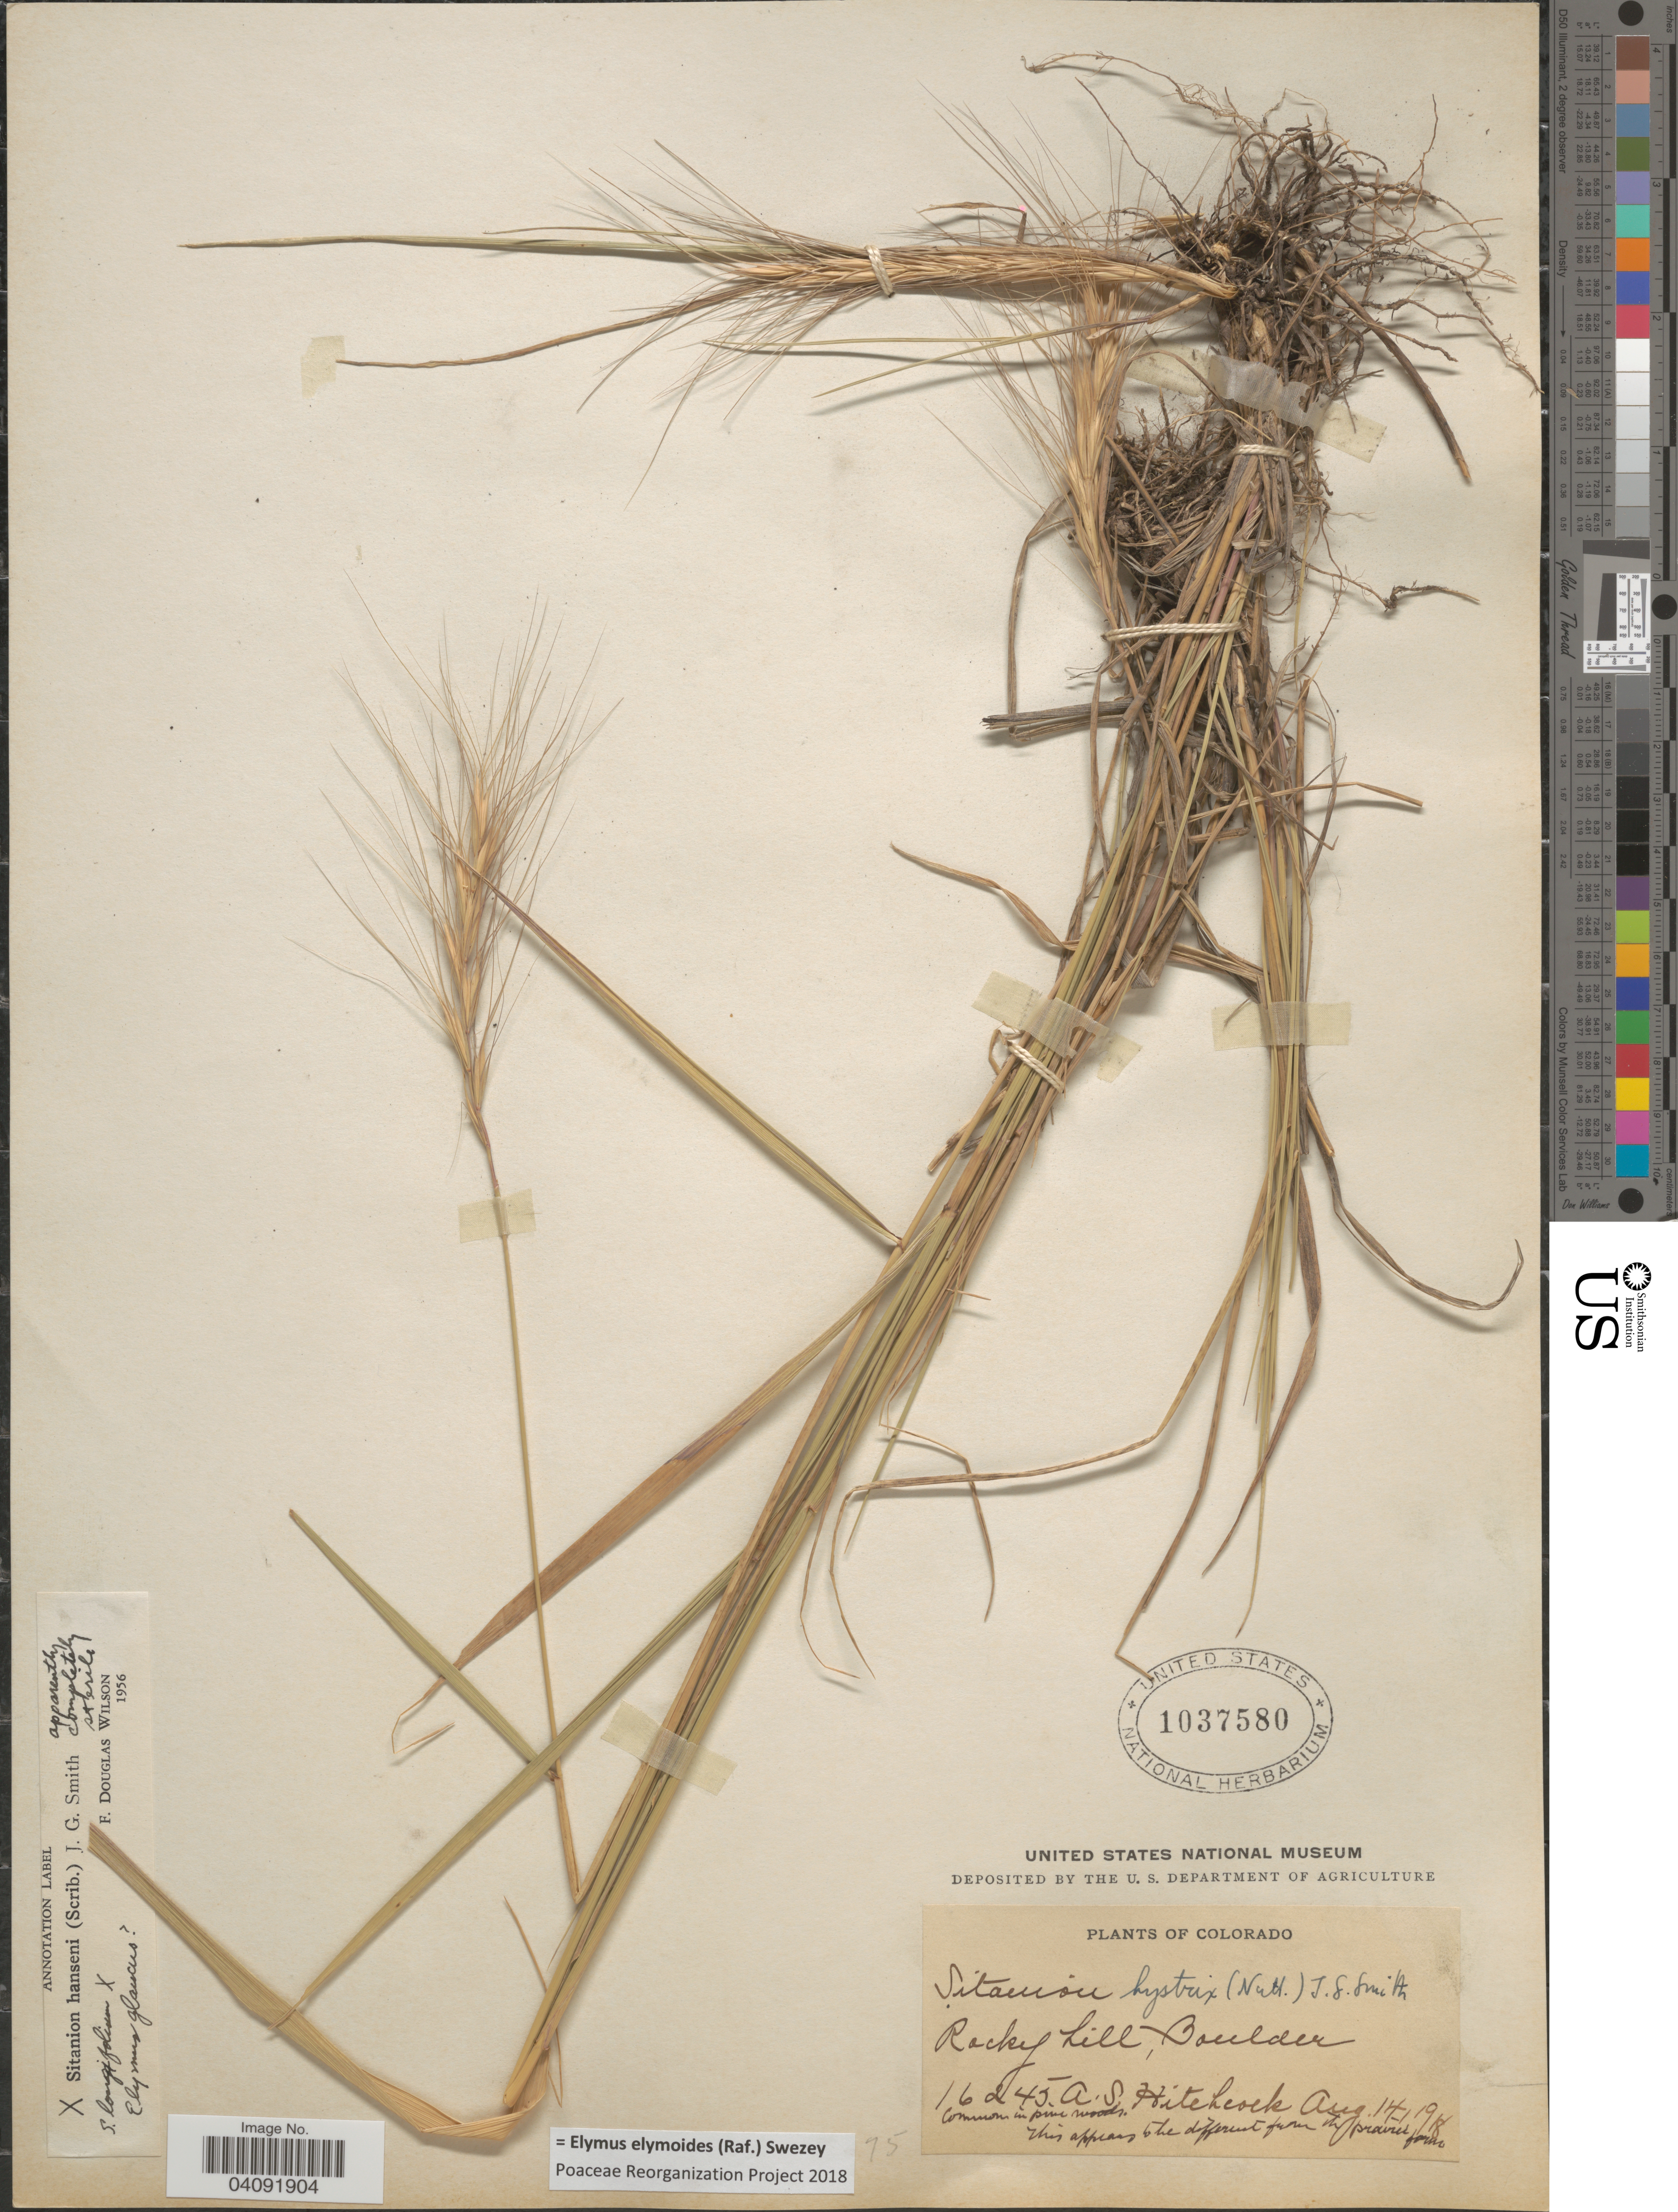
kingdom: Plantae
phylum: Tracheophyta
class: Liliopsida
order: Poales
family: Poaceae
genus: Elymus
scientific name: Elymus elymoides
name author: (Raf.) Swezey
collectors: A. S. Hitchcock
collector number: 16245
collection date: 1918-08-14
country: United States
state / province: Colorado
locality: Rocky hill, Boulder. Common in pine woods.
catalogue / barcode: US 1037580